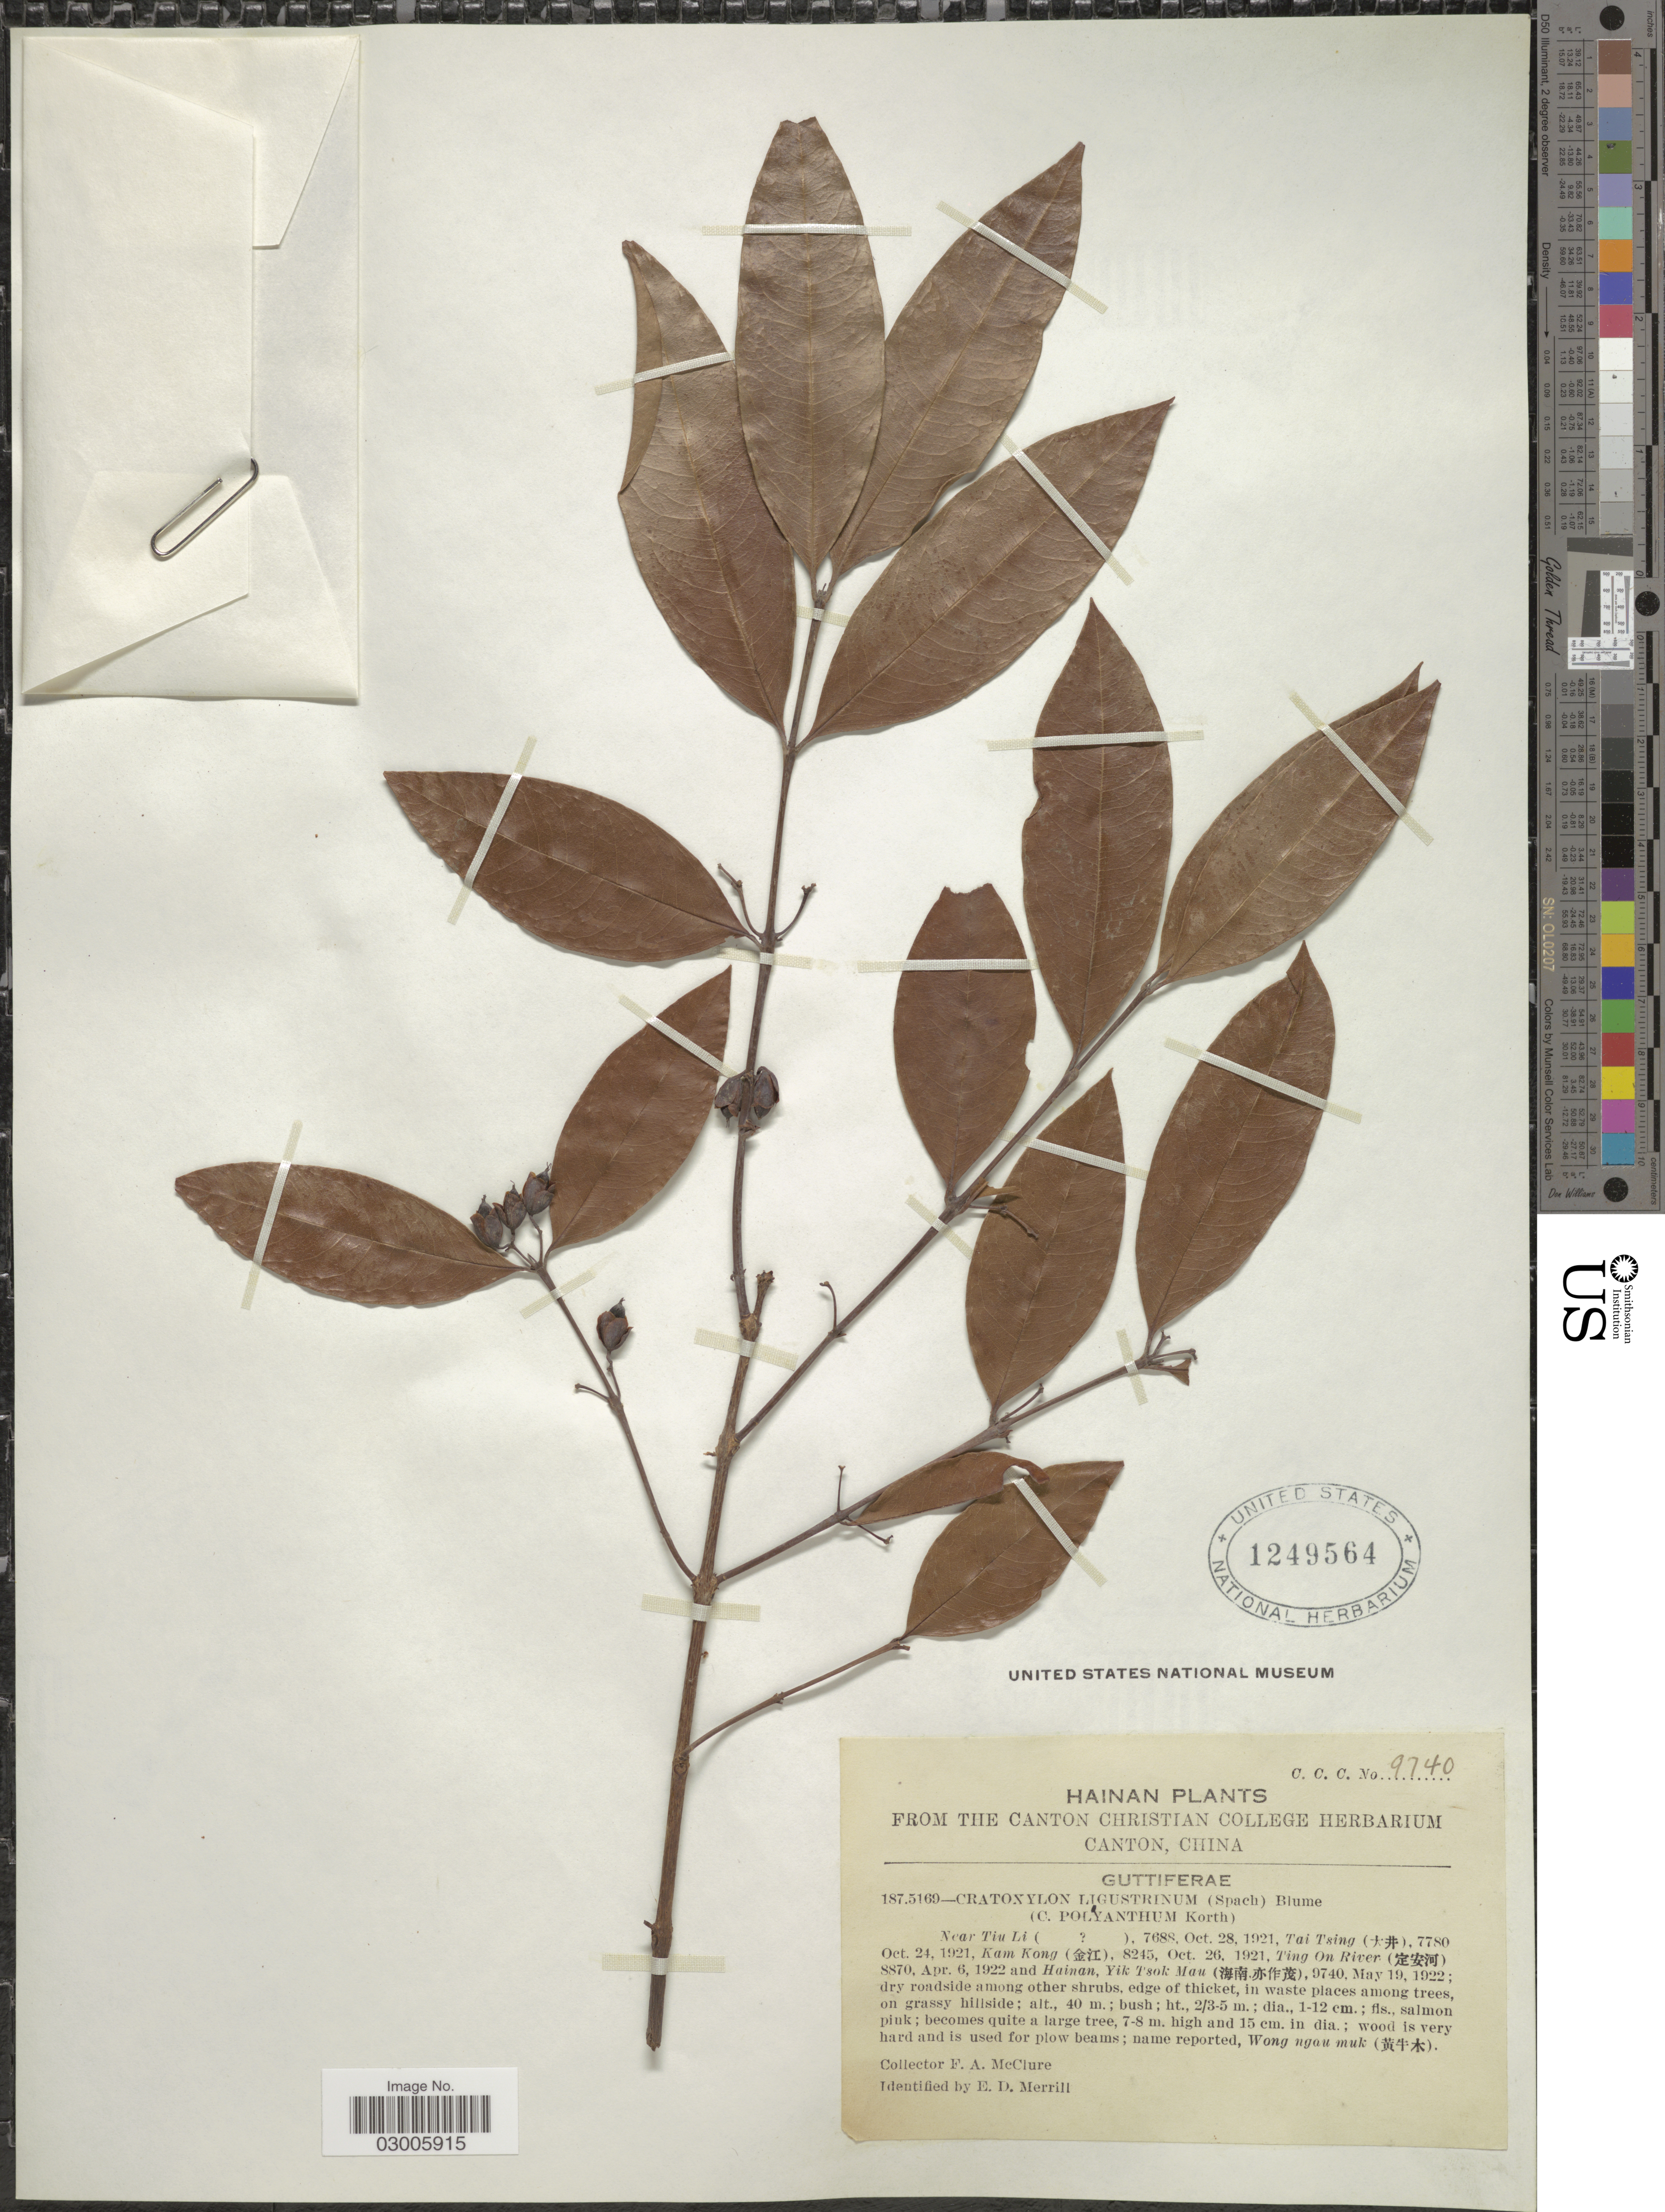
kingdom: Plantae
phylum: Tracheophyta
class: Magnoliopsida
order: Malpighiales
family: Hypericaceae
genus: Cratoxylum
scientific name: Cratoxylum ligustrinum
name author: (Spach) Blume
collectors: F. A. McClure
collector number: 9740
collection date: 1922-05-19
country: China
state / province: Hainan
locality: Yik Tsok Mau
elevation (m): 40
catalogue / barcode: US 1249564